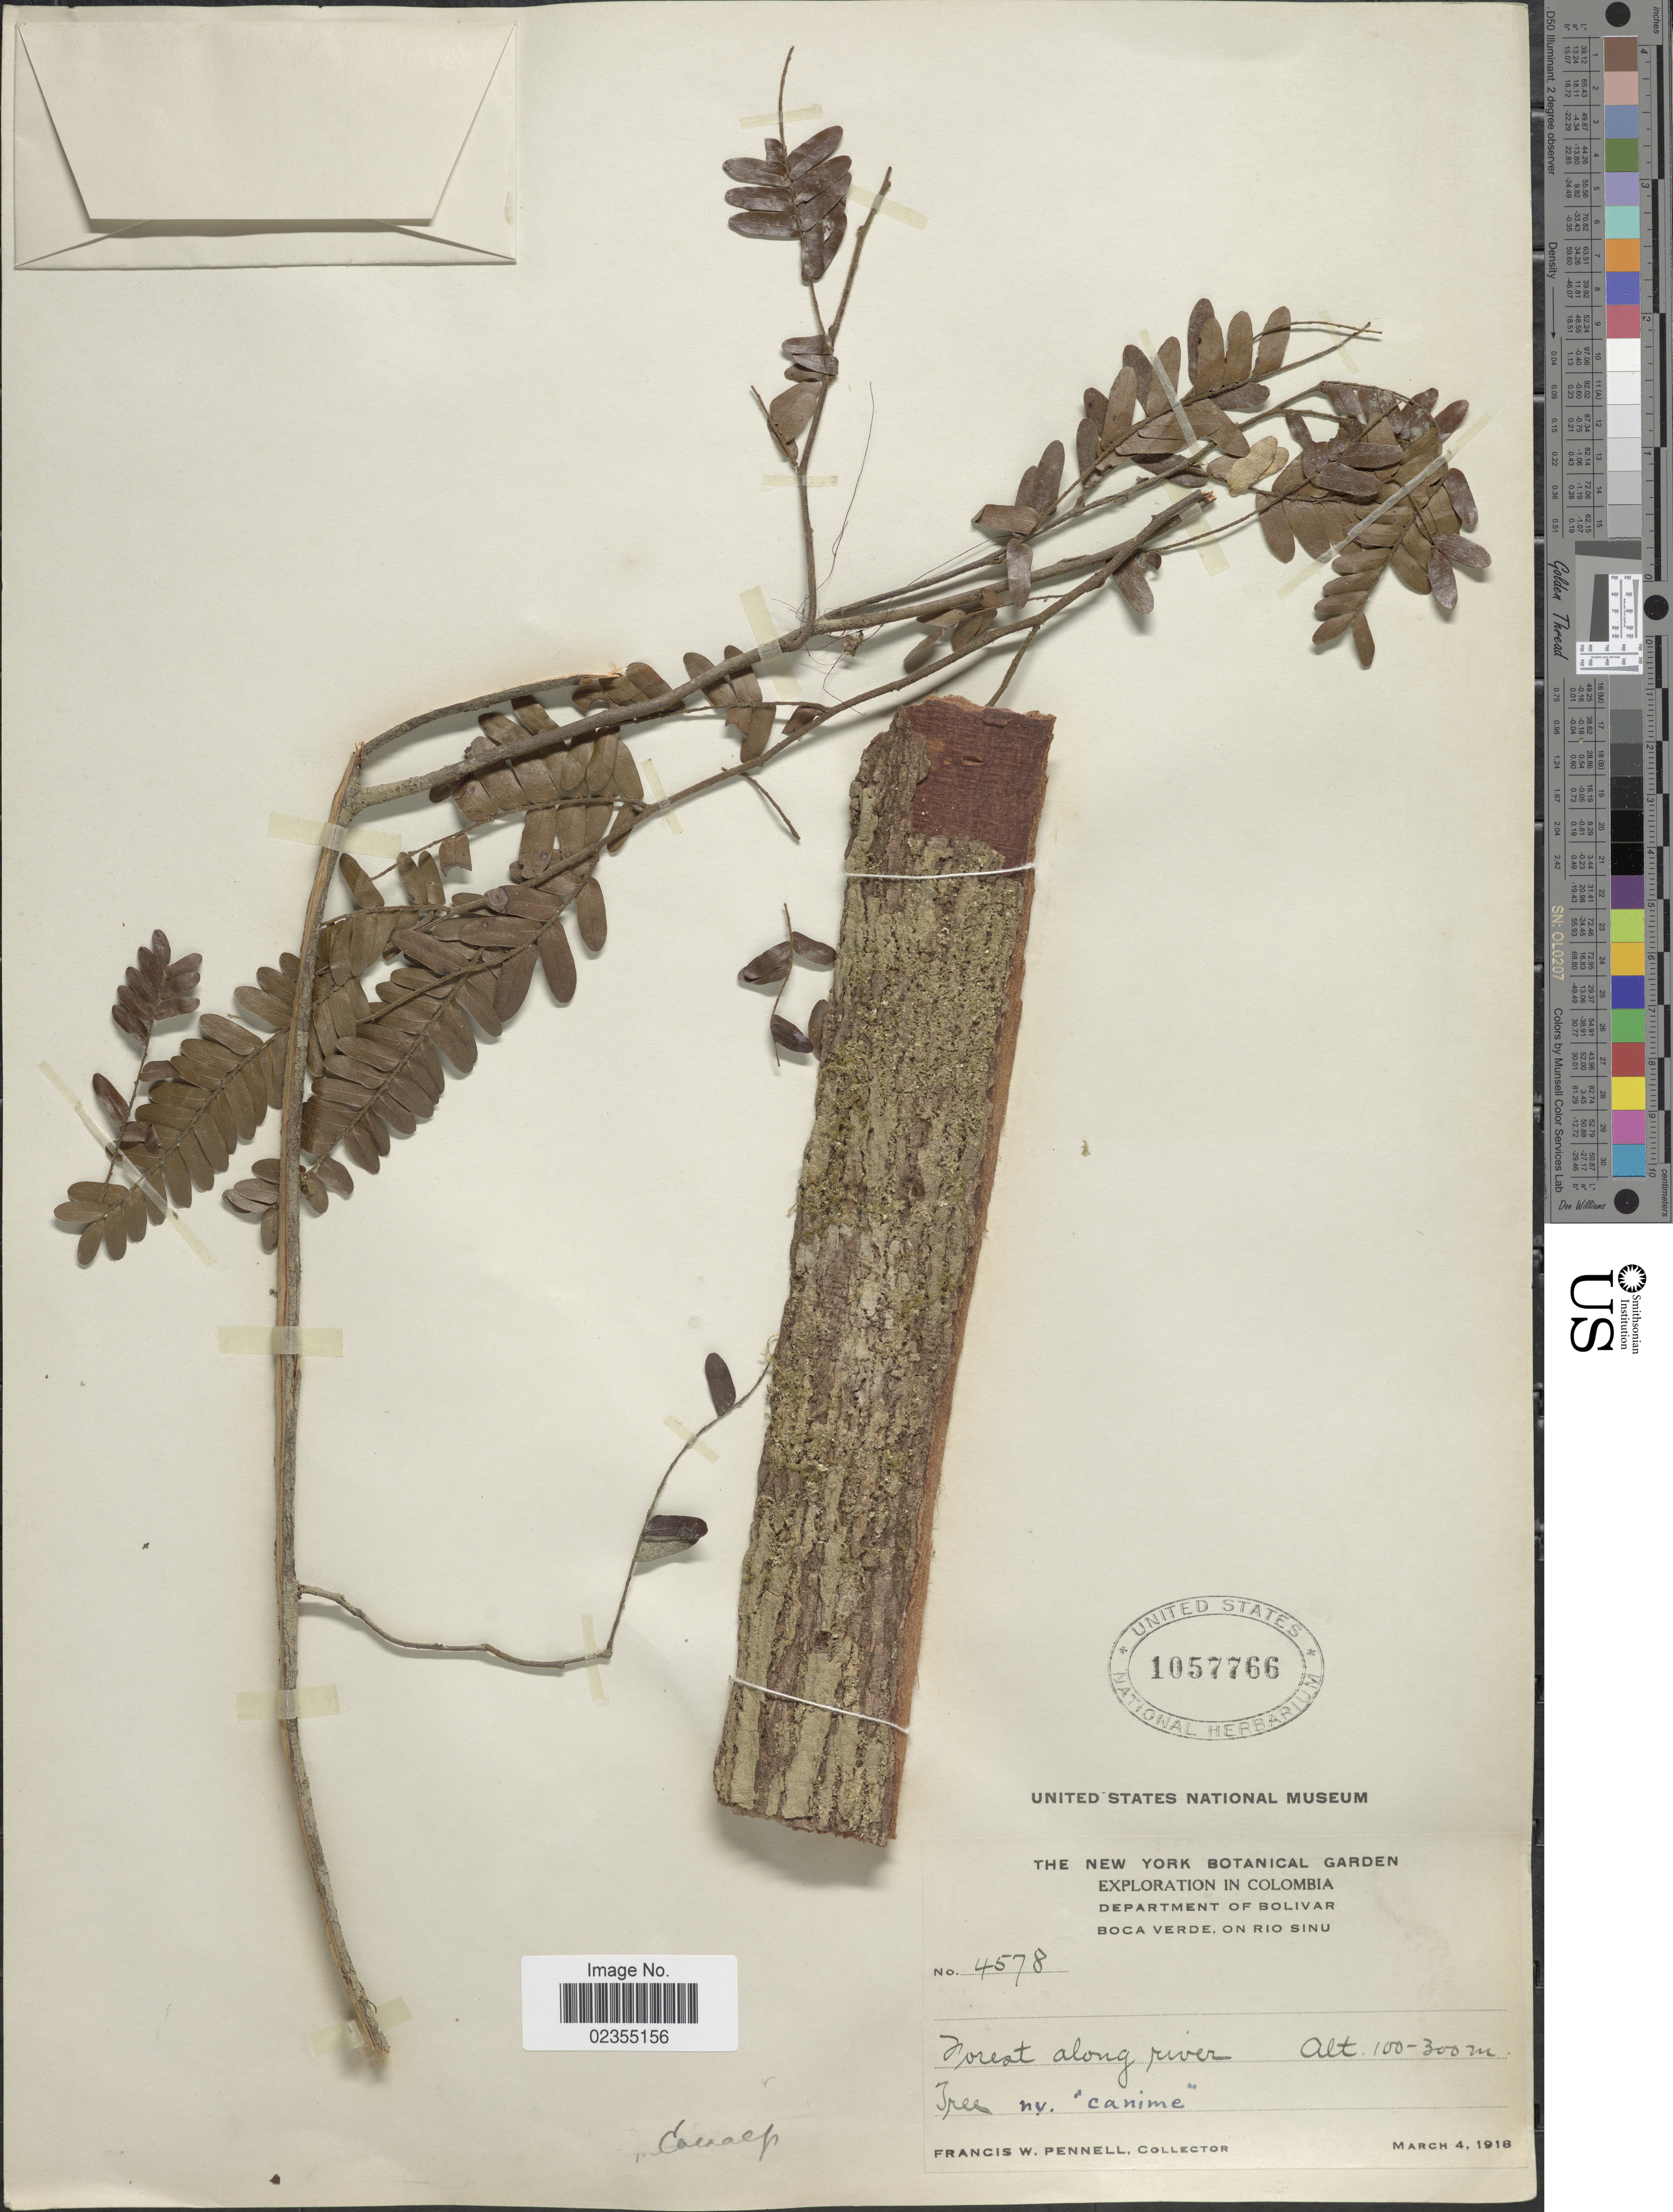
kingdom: Plantae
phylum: Tracheophyta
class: Magnoliopsida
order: Fabales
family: Fabaceae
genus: Copaifera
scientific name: Copaifera sp.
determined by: Trujillo, A. M.; Londoño-Echeverri, Y.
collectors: F. W. Pennell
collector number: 4578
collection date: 1918-03-04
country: Colombia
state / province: Bolívar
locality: Department of Bolivar. Boca Verde, on Rio Sinu. Forest along river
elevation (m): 100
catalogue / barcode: US 1057766